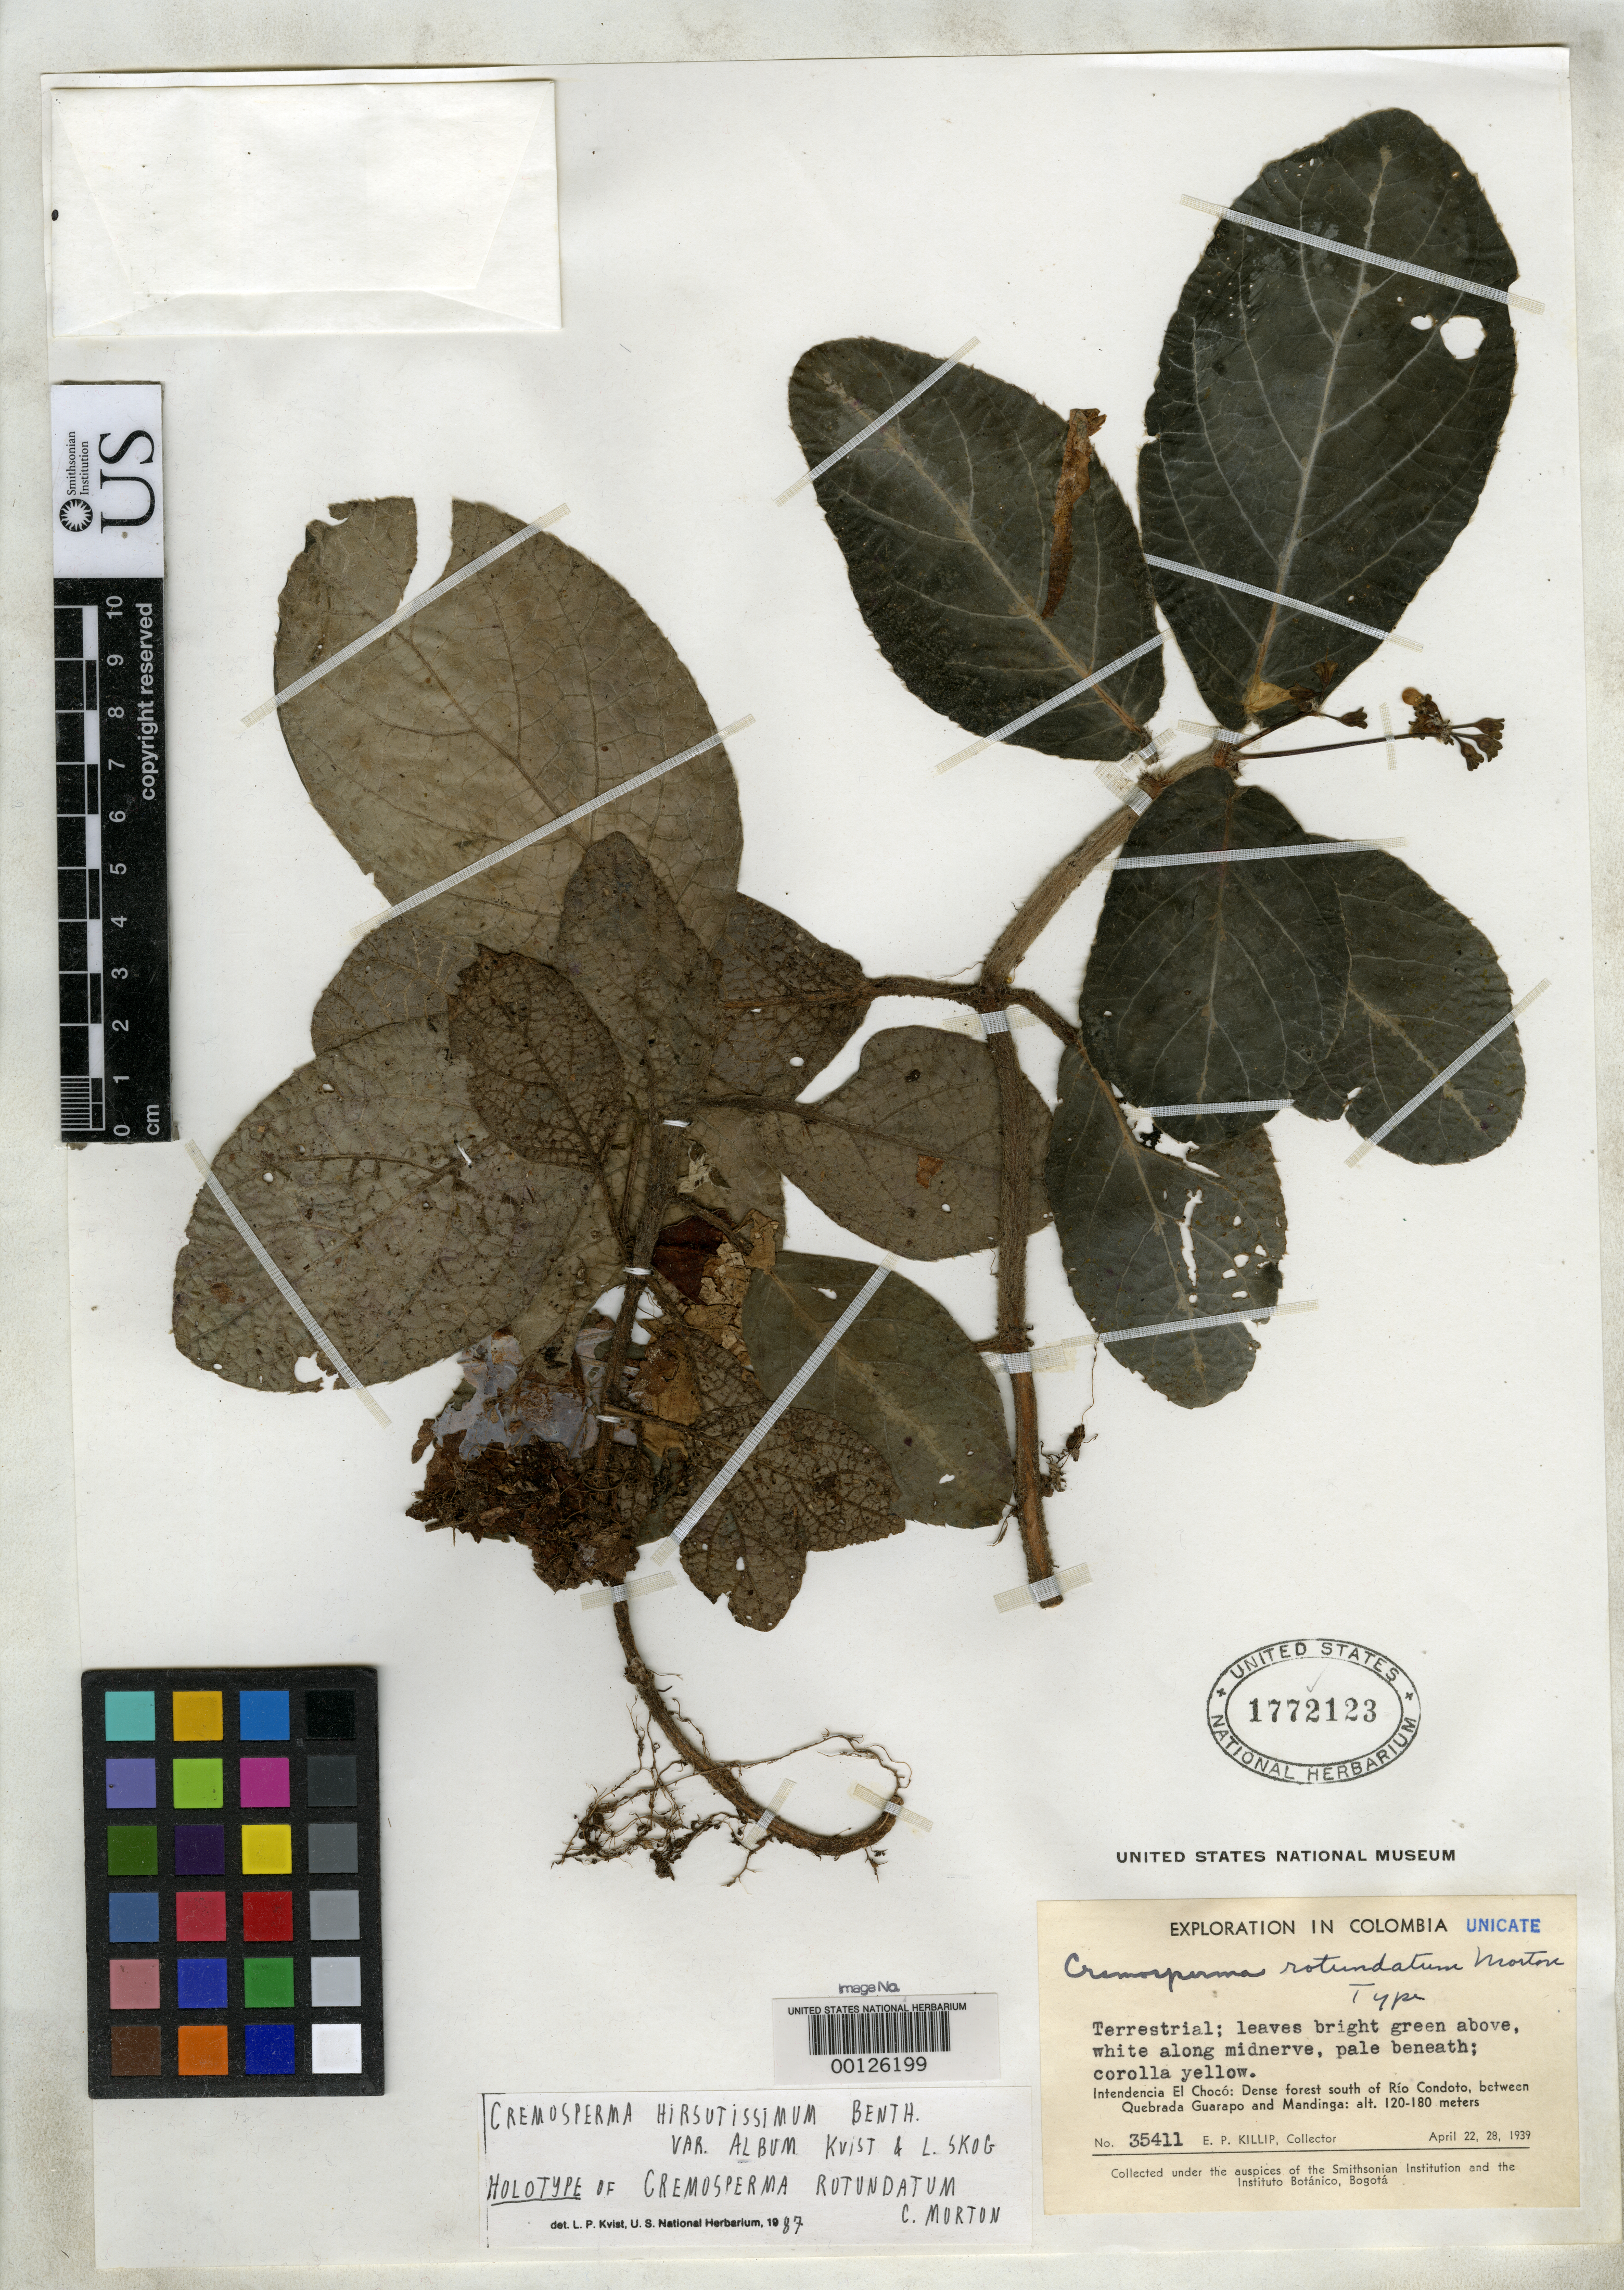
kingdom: Plantae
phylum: Tracheophyta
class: Magnoliopsida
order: Lamiales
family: Gesneriaceae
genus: Cremosperma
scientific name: Cremosperma rotundatum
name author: C.V. Morton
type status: Holotype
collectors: E. P. Killip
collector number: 35411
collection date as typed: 22 Apr 1939 to 28 Apr 1939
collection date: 1939-04-22/1939-04-28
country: Colombia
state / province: Chocó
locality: Between Quebrada Guarapo & Mandinga, S of Rio Condoto.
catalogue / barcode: US 1772123